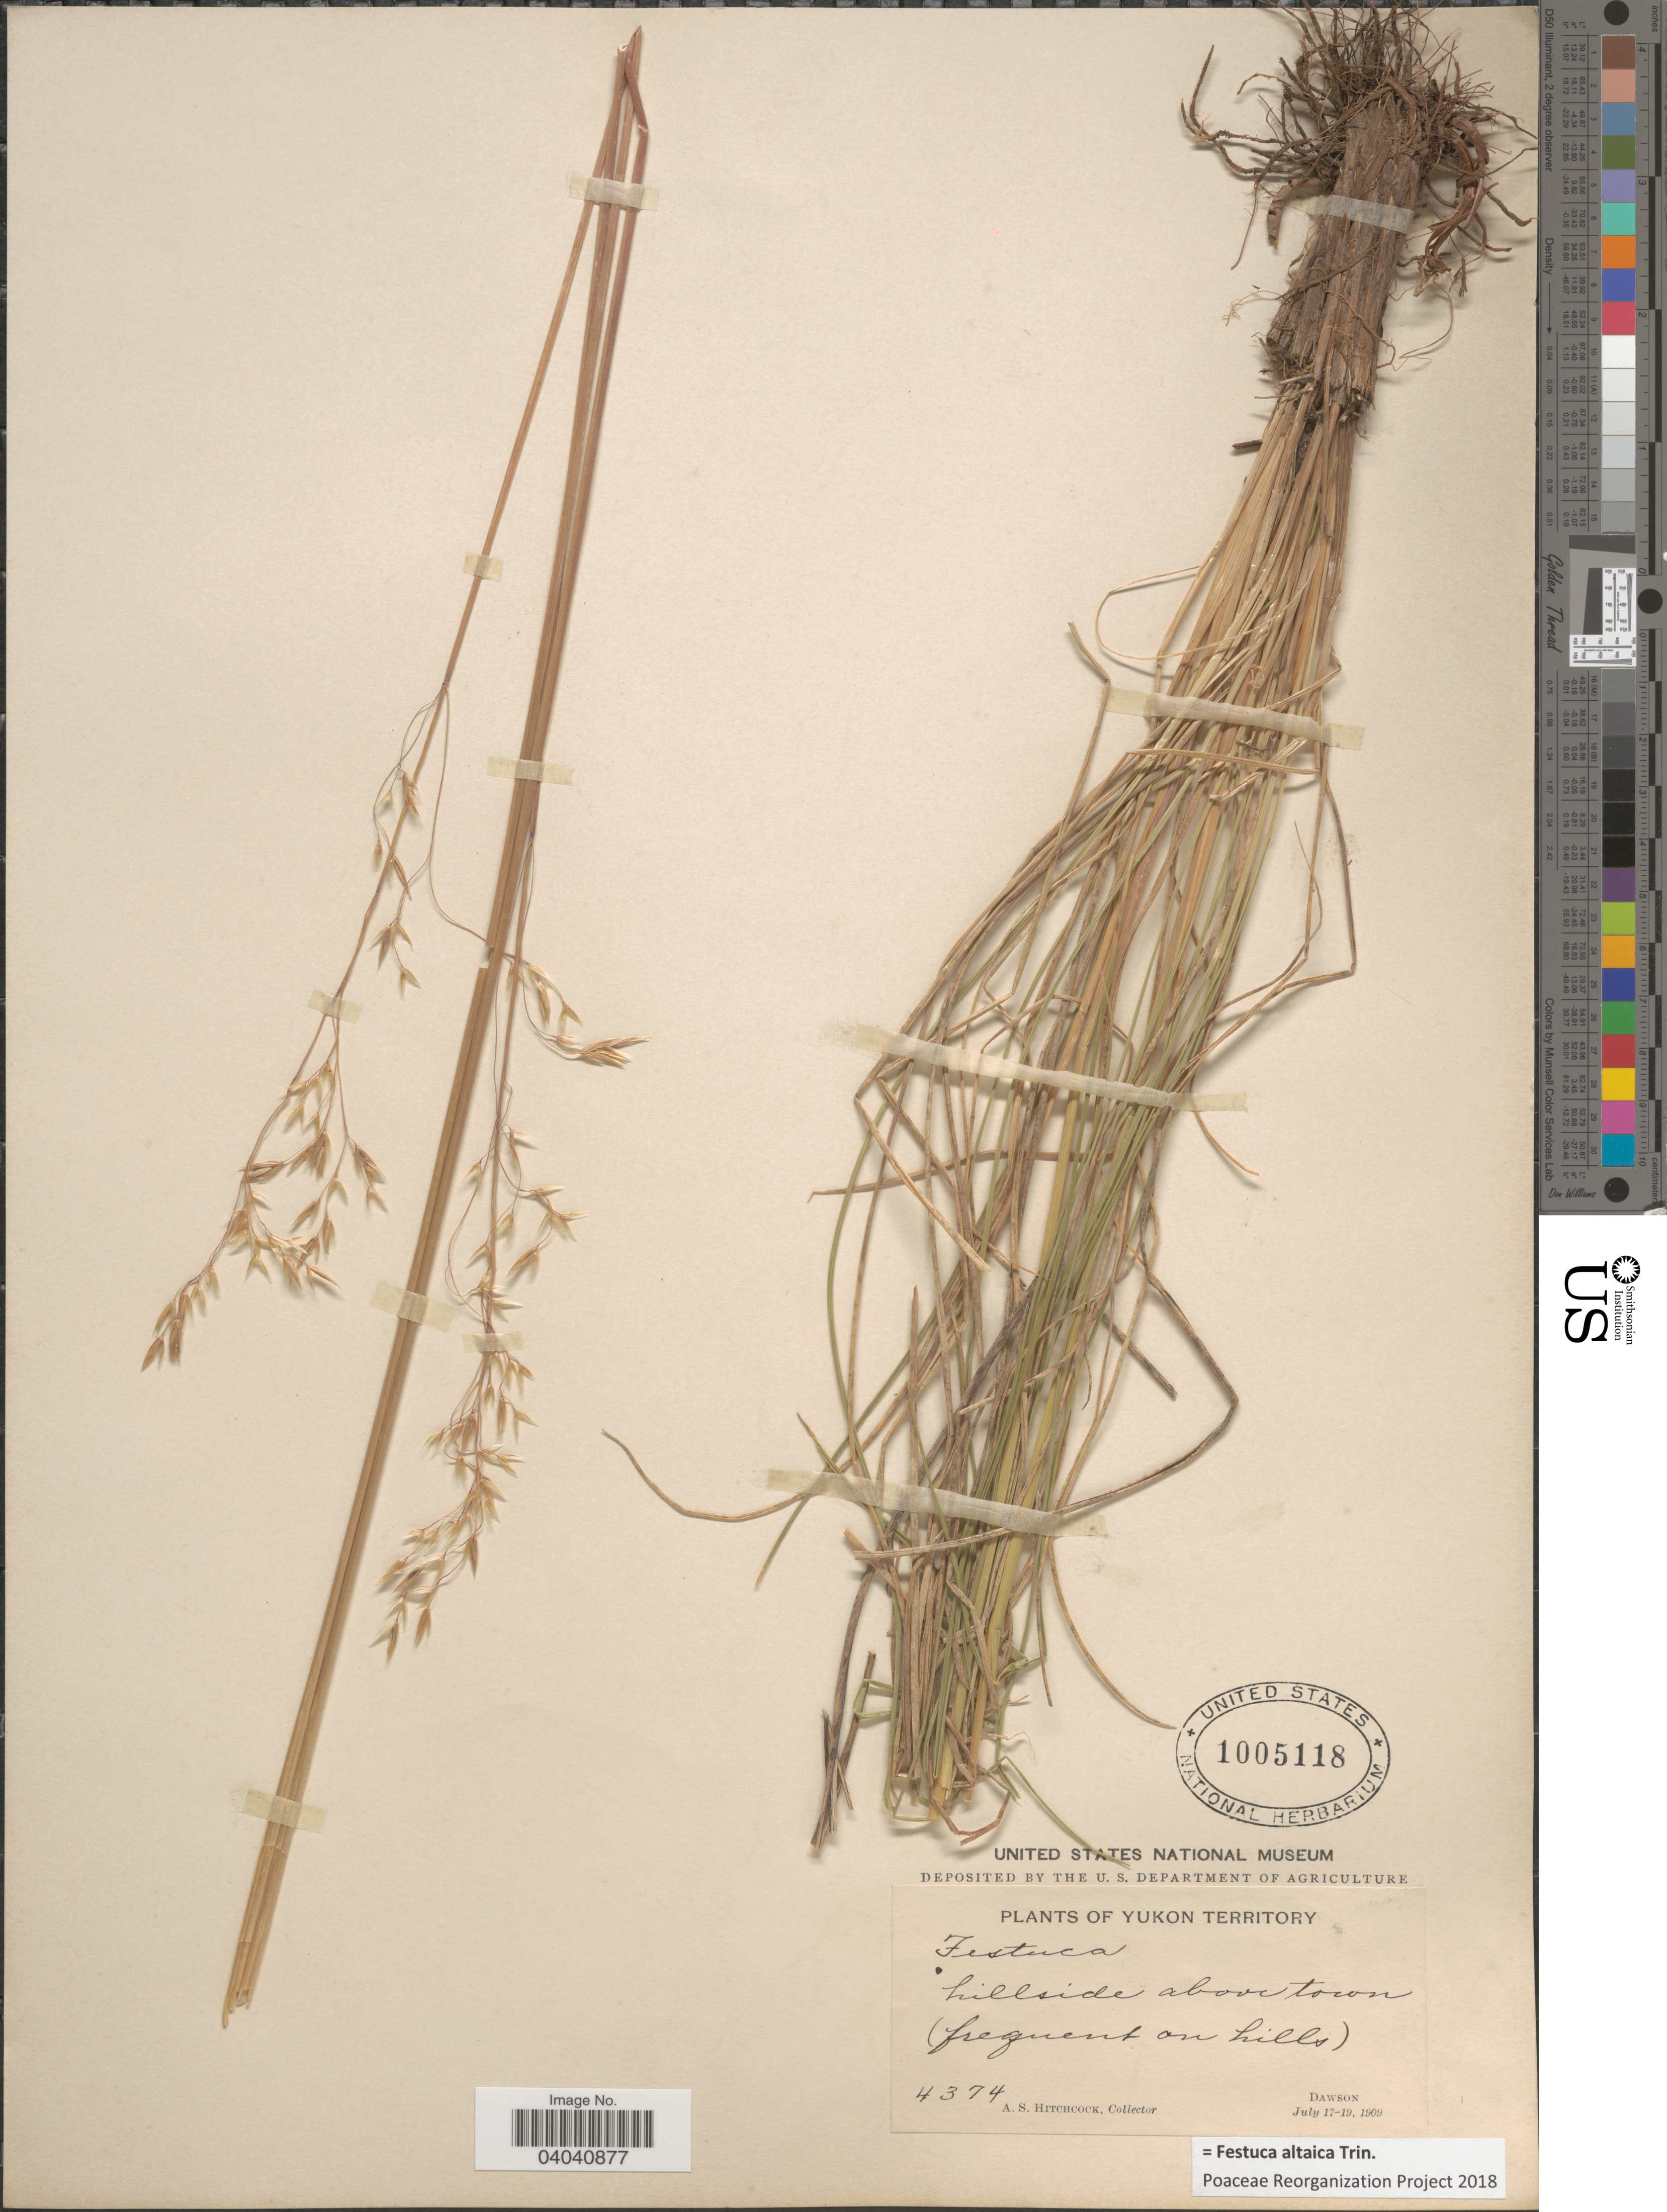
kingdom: Plantae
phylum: Tracheophyta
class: Liliopsida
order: Poales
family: Poaceae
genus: Festuca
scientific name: Festuca altaica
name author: Trin.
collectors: A. S. Hitchcock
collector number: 4374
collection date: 1909-07-17/1909-07-19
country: Canada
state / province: Yukon Territory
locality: Hillside above town (frequent on hills). Dawson.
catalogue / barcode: US 1005118